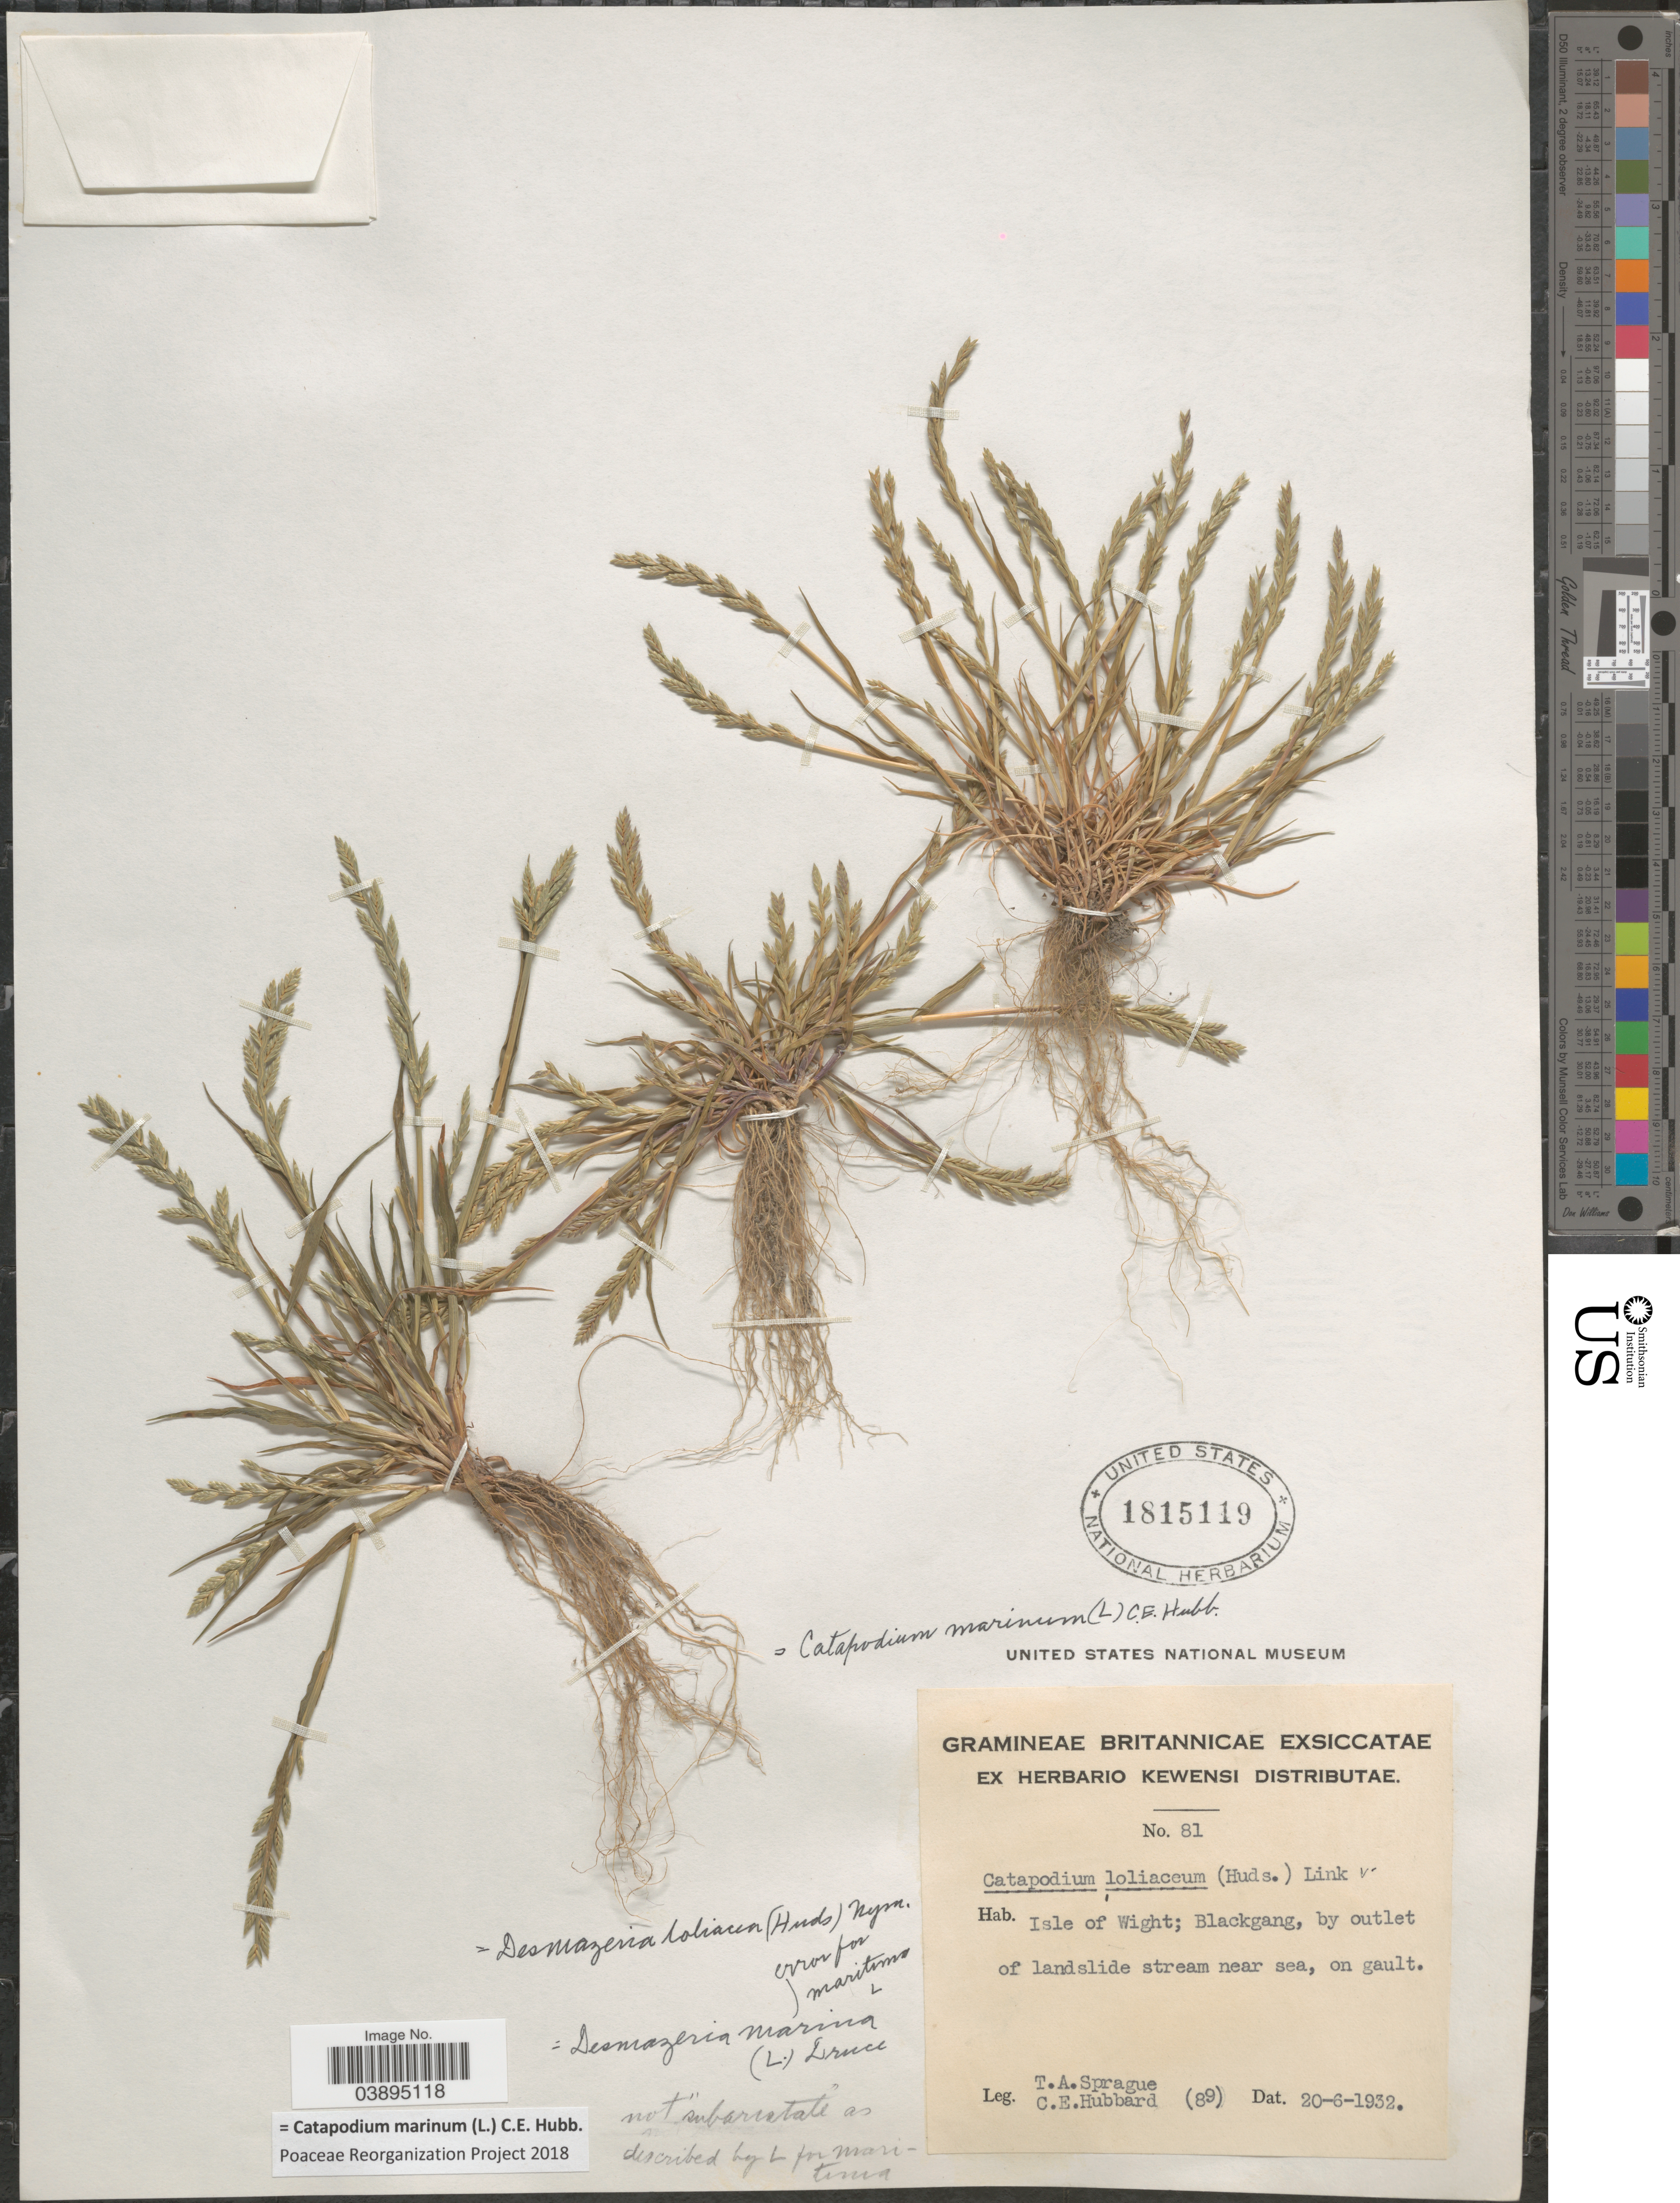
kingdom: Plantae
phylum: Tracheophyta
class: Liliopsida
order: Poales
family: Poaceae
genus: Catapodium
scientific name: Catapodium marinum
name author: (L.) C.E. Hubb.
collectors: T. A. Sprague & C. E. Hubbard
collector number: (89)/81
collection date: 1932-06-20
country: United Kingdom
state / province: England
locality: Isle of Wight; Blackgang, by outlet of landslide stream near sea, on gault.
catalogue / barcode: US 1815149